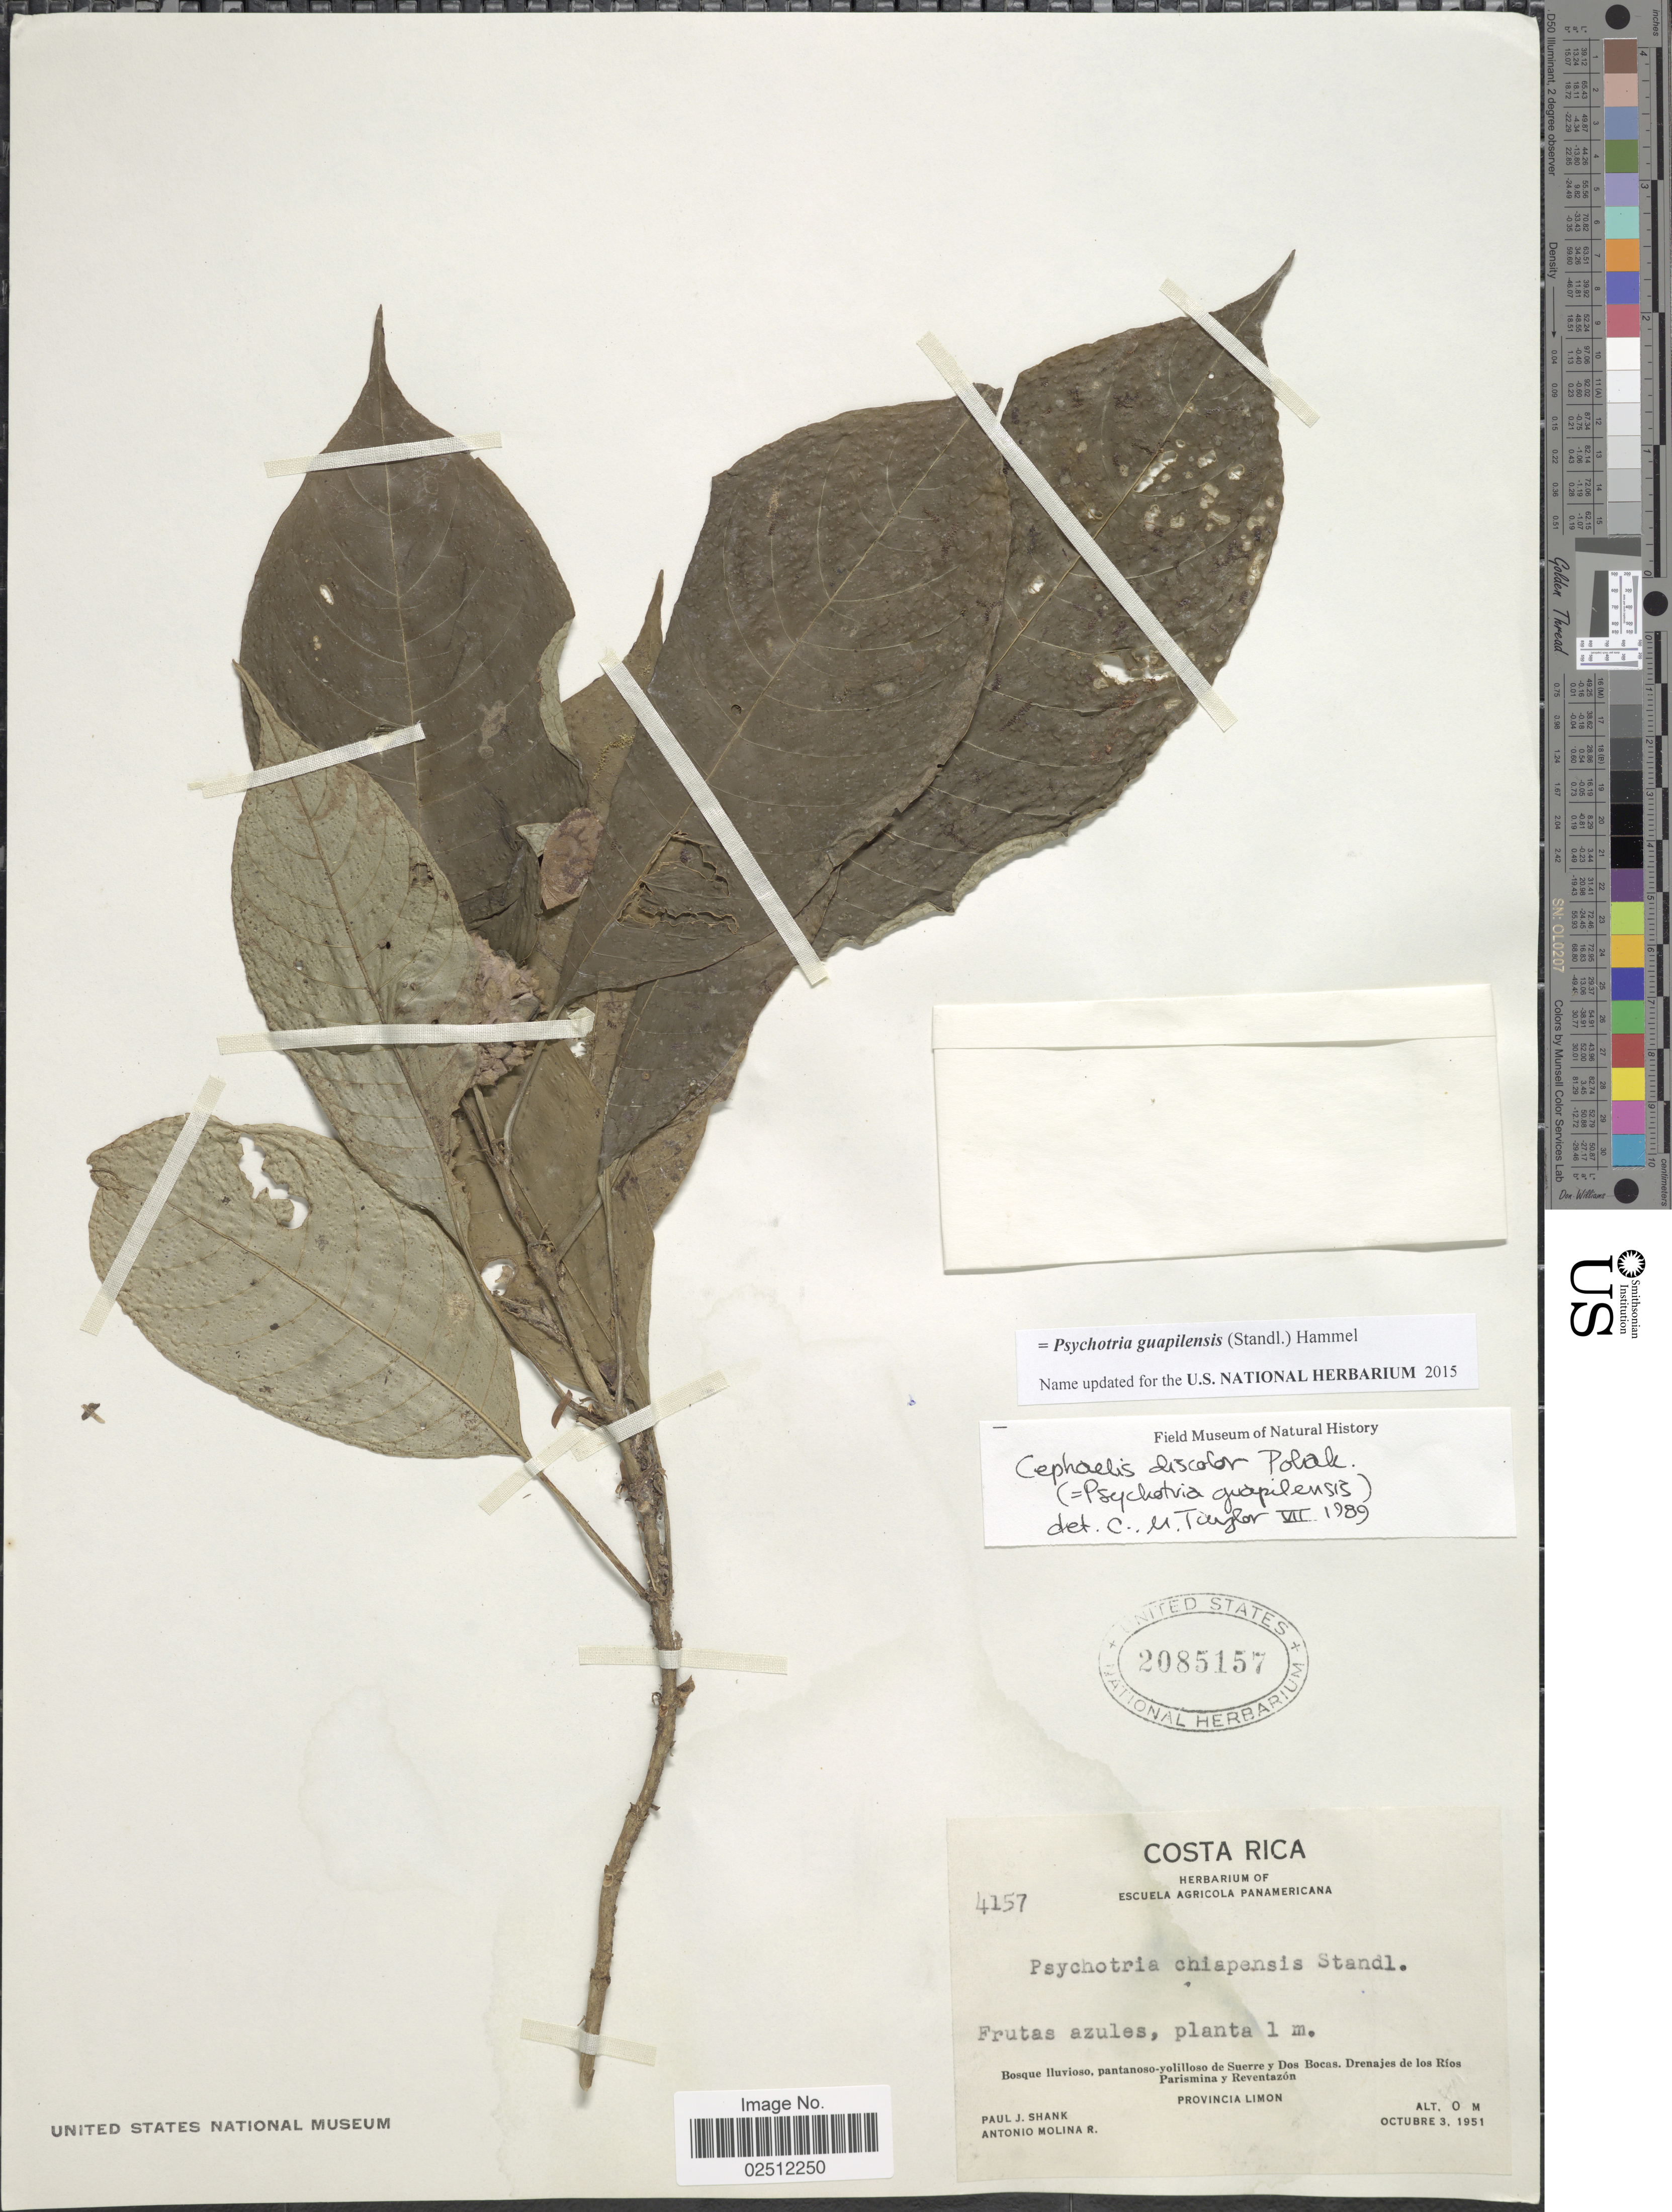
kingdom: Plantae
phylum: Tracheophyta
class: Magnoliopsida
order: Gentianales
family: Rubiaceae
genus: Psychotria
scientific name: Psychotria guapilensis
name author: (Standl.) Hammel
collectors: P. J. Shank & A. Molina R.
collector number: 4157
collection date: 1951-10-03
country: Costa Rica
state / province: Limón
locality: Bosque lluvioso, pantanoso-Yolilloso de Suerre y Dos Bocas. Drenajes de los Ríos Parismina y Reventazón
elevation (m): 0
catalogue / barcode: US 2085157